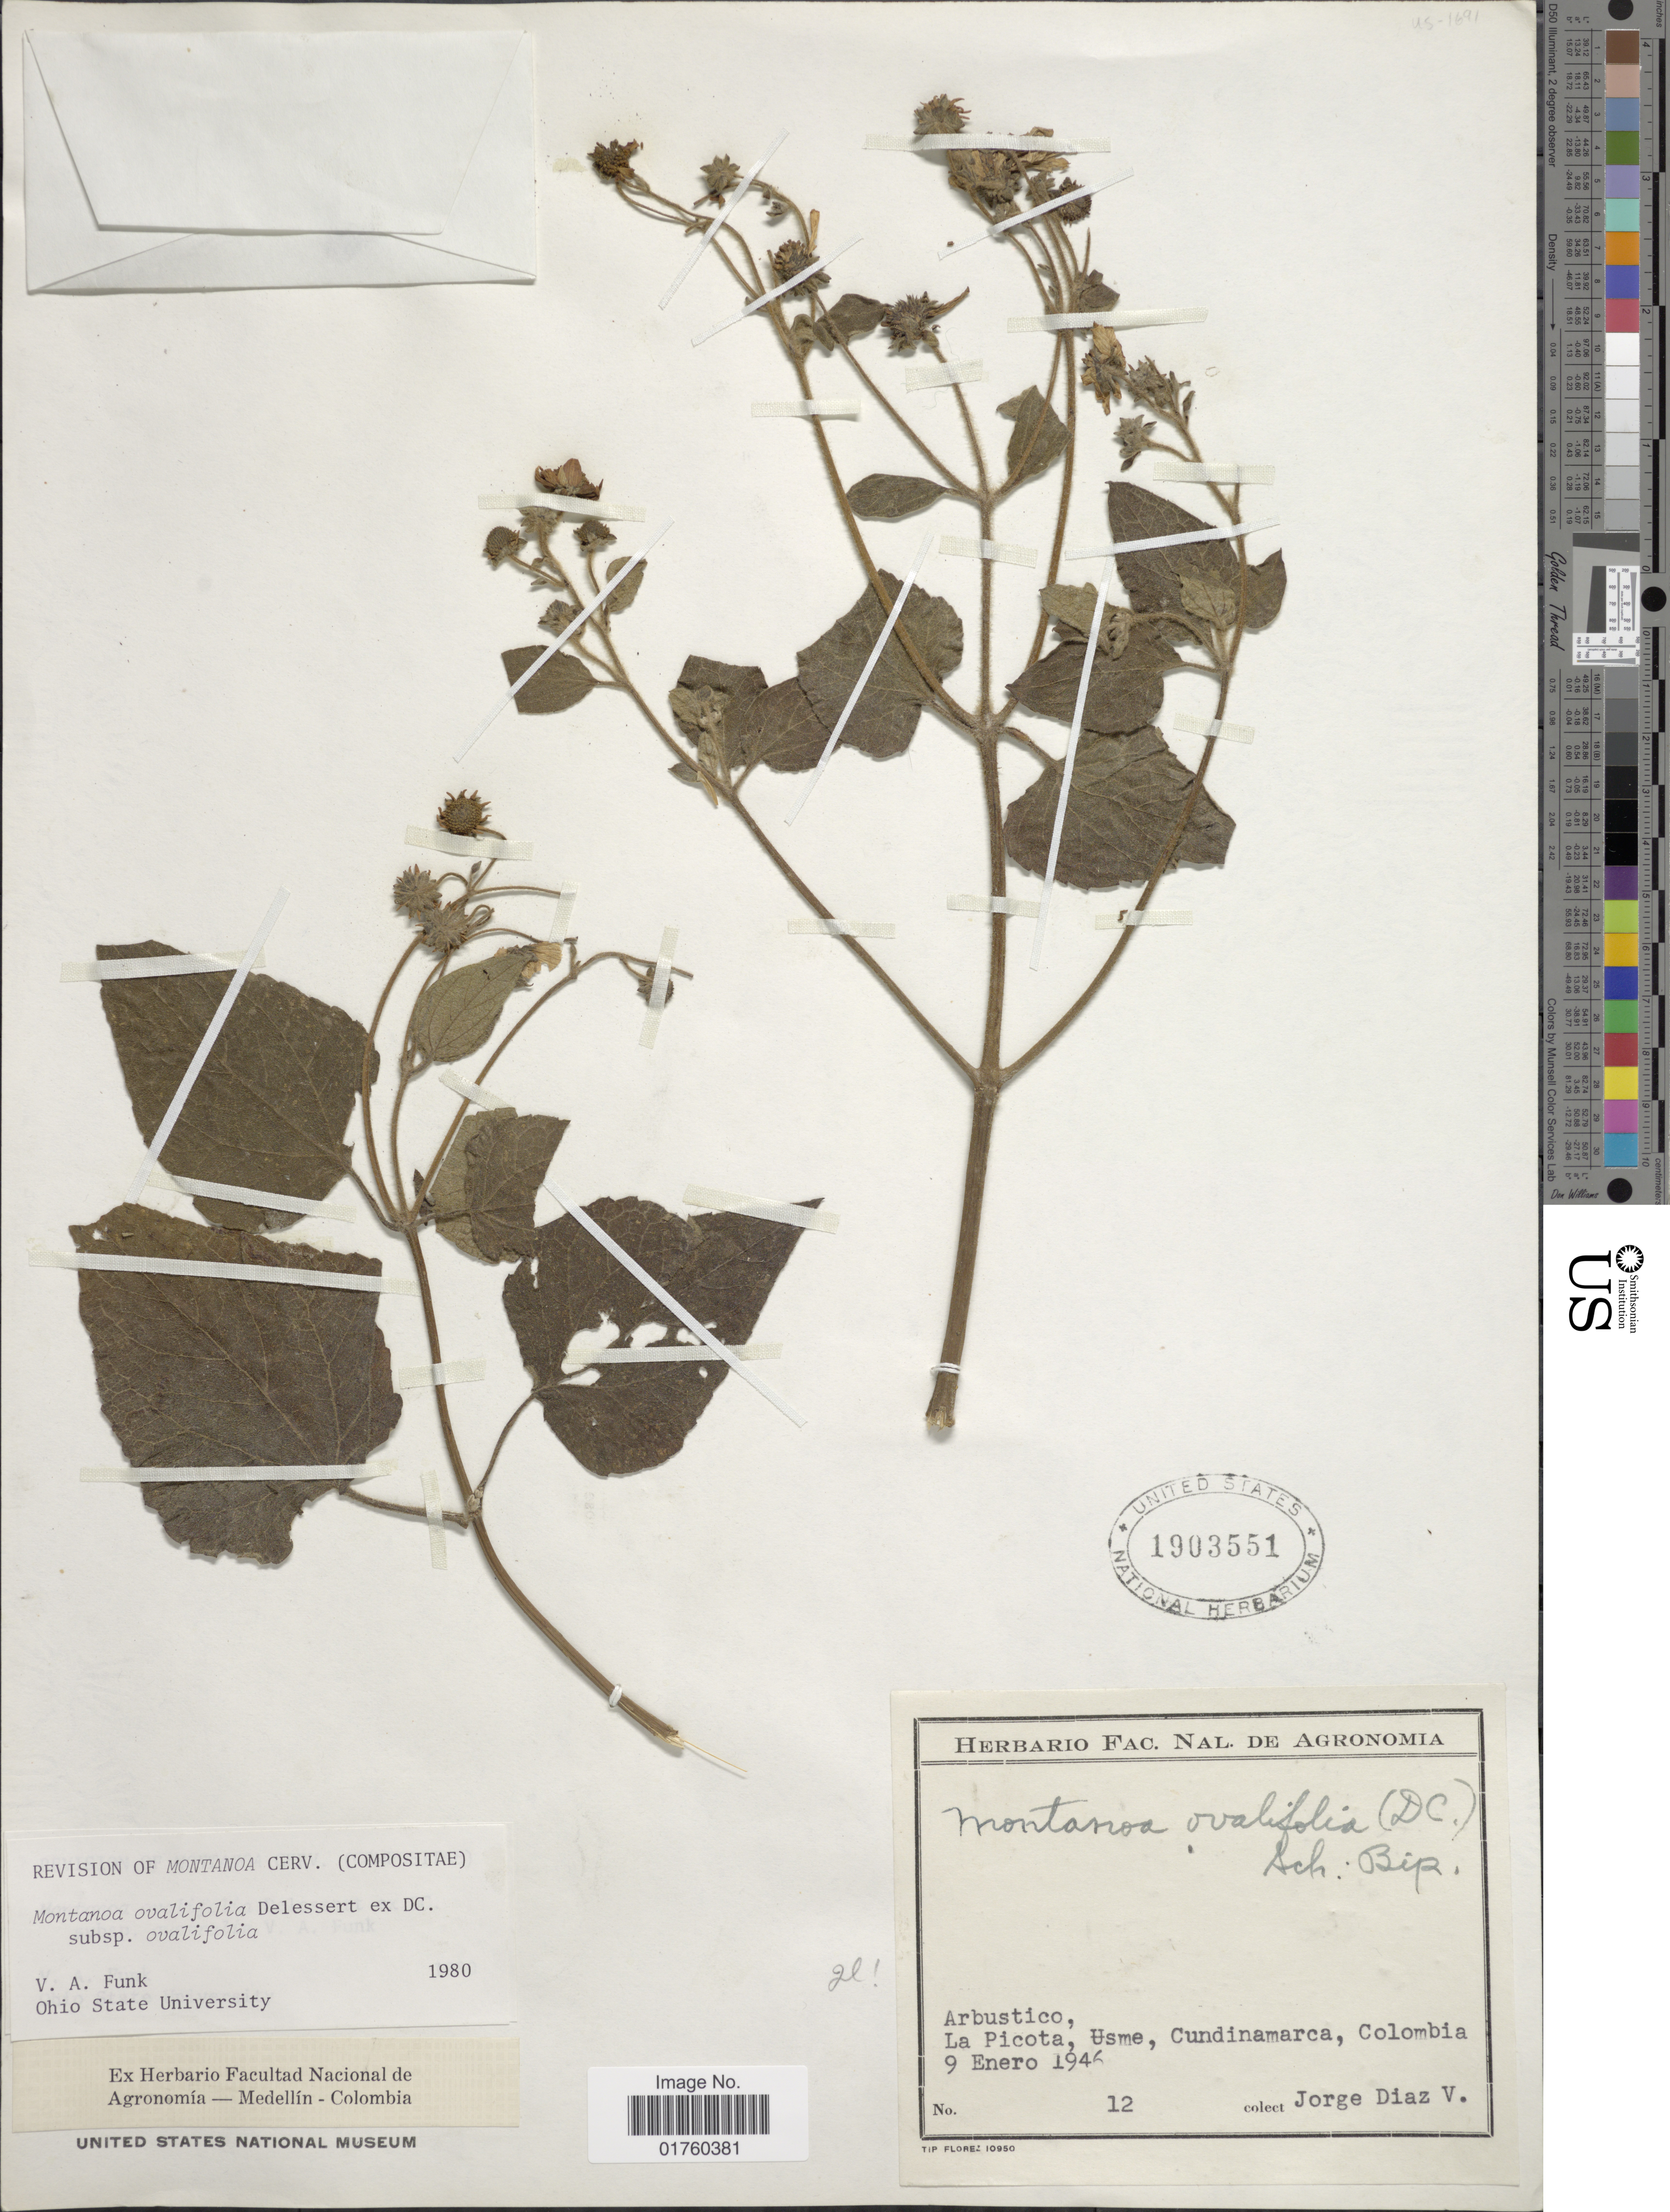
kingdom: Plantae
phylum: Tracheophyta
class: Magnoliopsida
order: Asterales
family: Asteraceae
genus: Montanoa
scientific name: Montanoa ovalifolia subsp. ovalifolia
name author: DC.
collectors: J. Diaz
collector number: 12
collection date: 1946-01-09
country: Colombia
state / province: Cundinamarca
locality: La Picota, Usme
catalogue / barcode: US 1903551